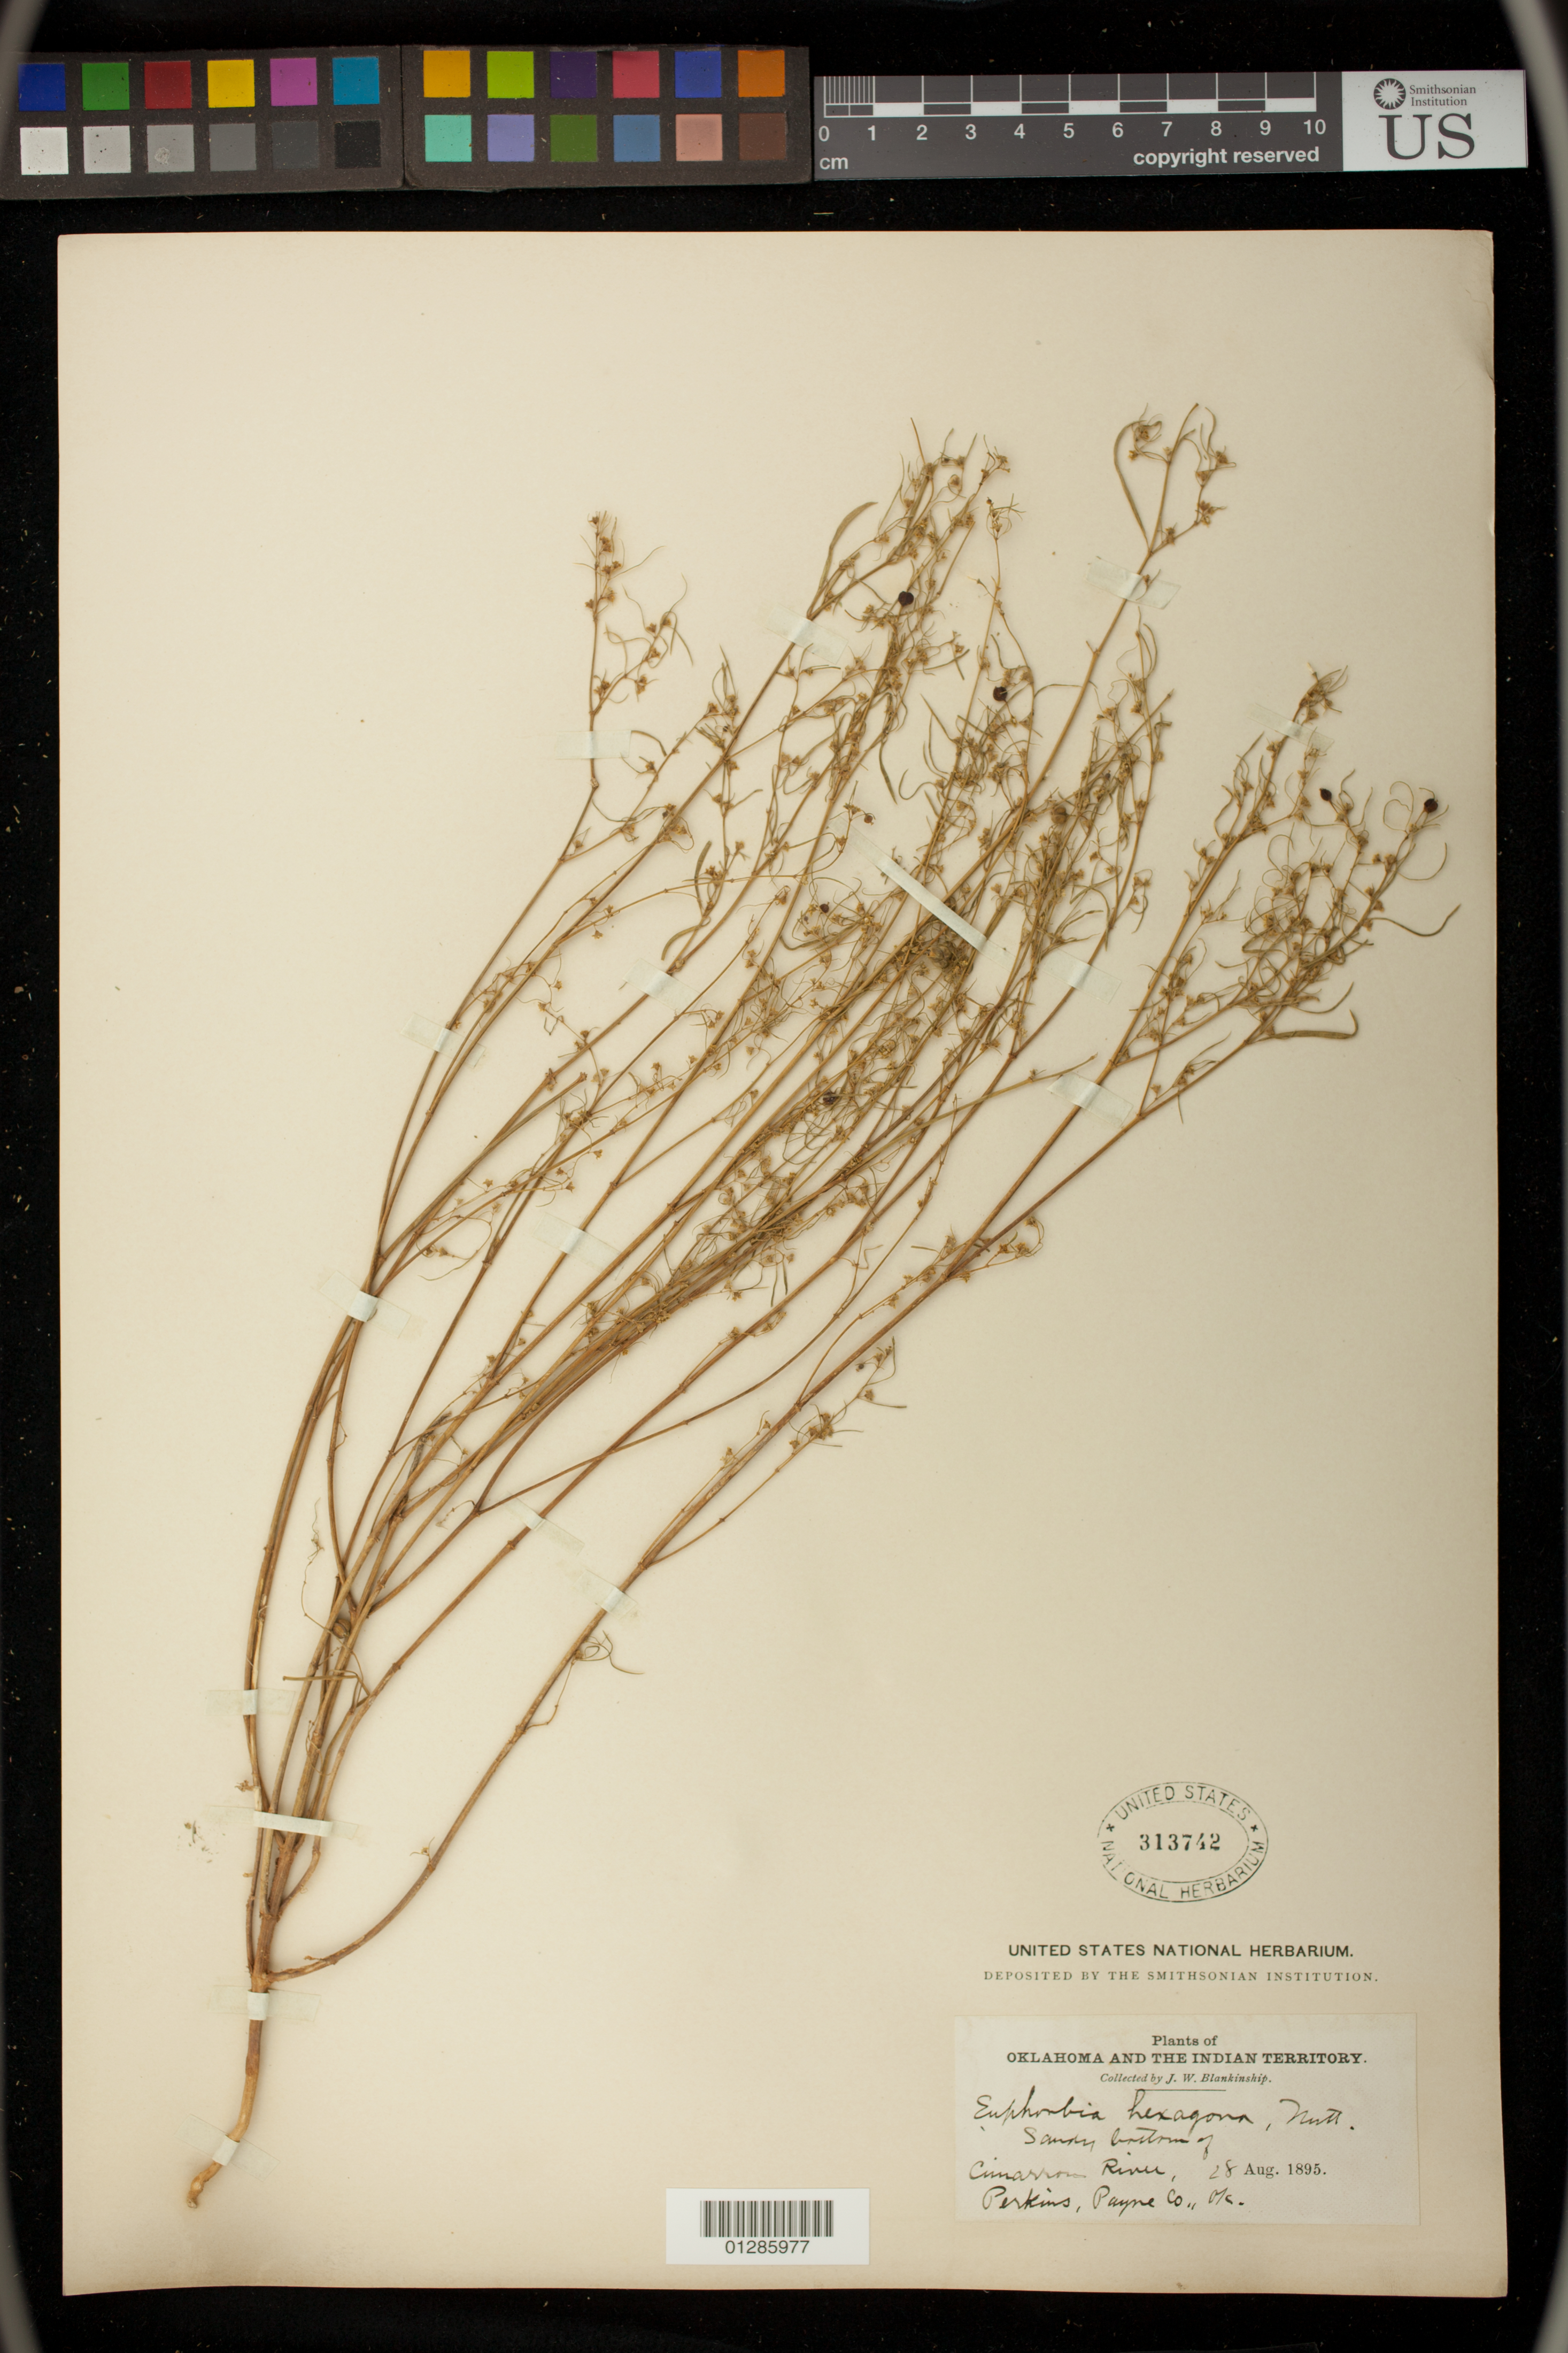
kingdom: Plantae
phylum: Tracheophyta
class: Magnoliopsida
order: Malpighiales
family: Euphorbiaceae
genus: Euphorbia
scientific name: Euphorbia hexagona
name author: Nutt. ex Spreng.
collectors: J. W. Blankinship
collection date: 1895-08-28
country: United States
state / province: Oklahoma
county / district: Payne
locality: Sandy bottom of Cimarron River, Perkins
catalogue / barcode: US 313742